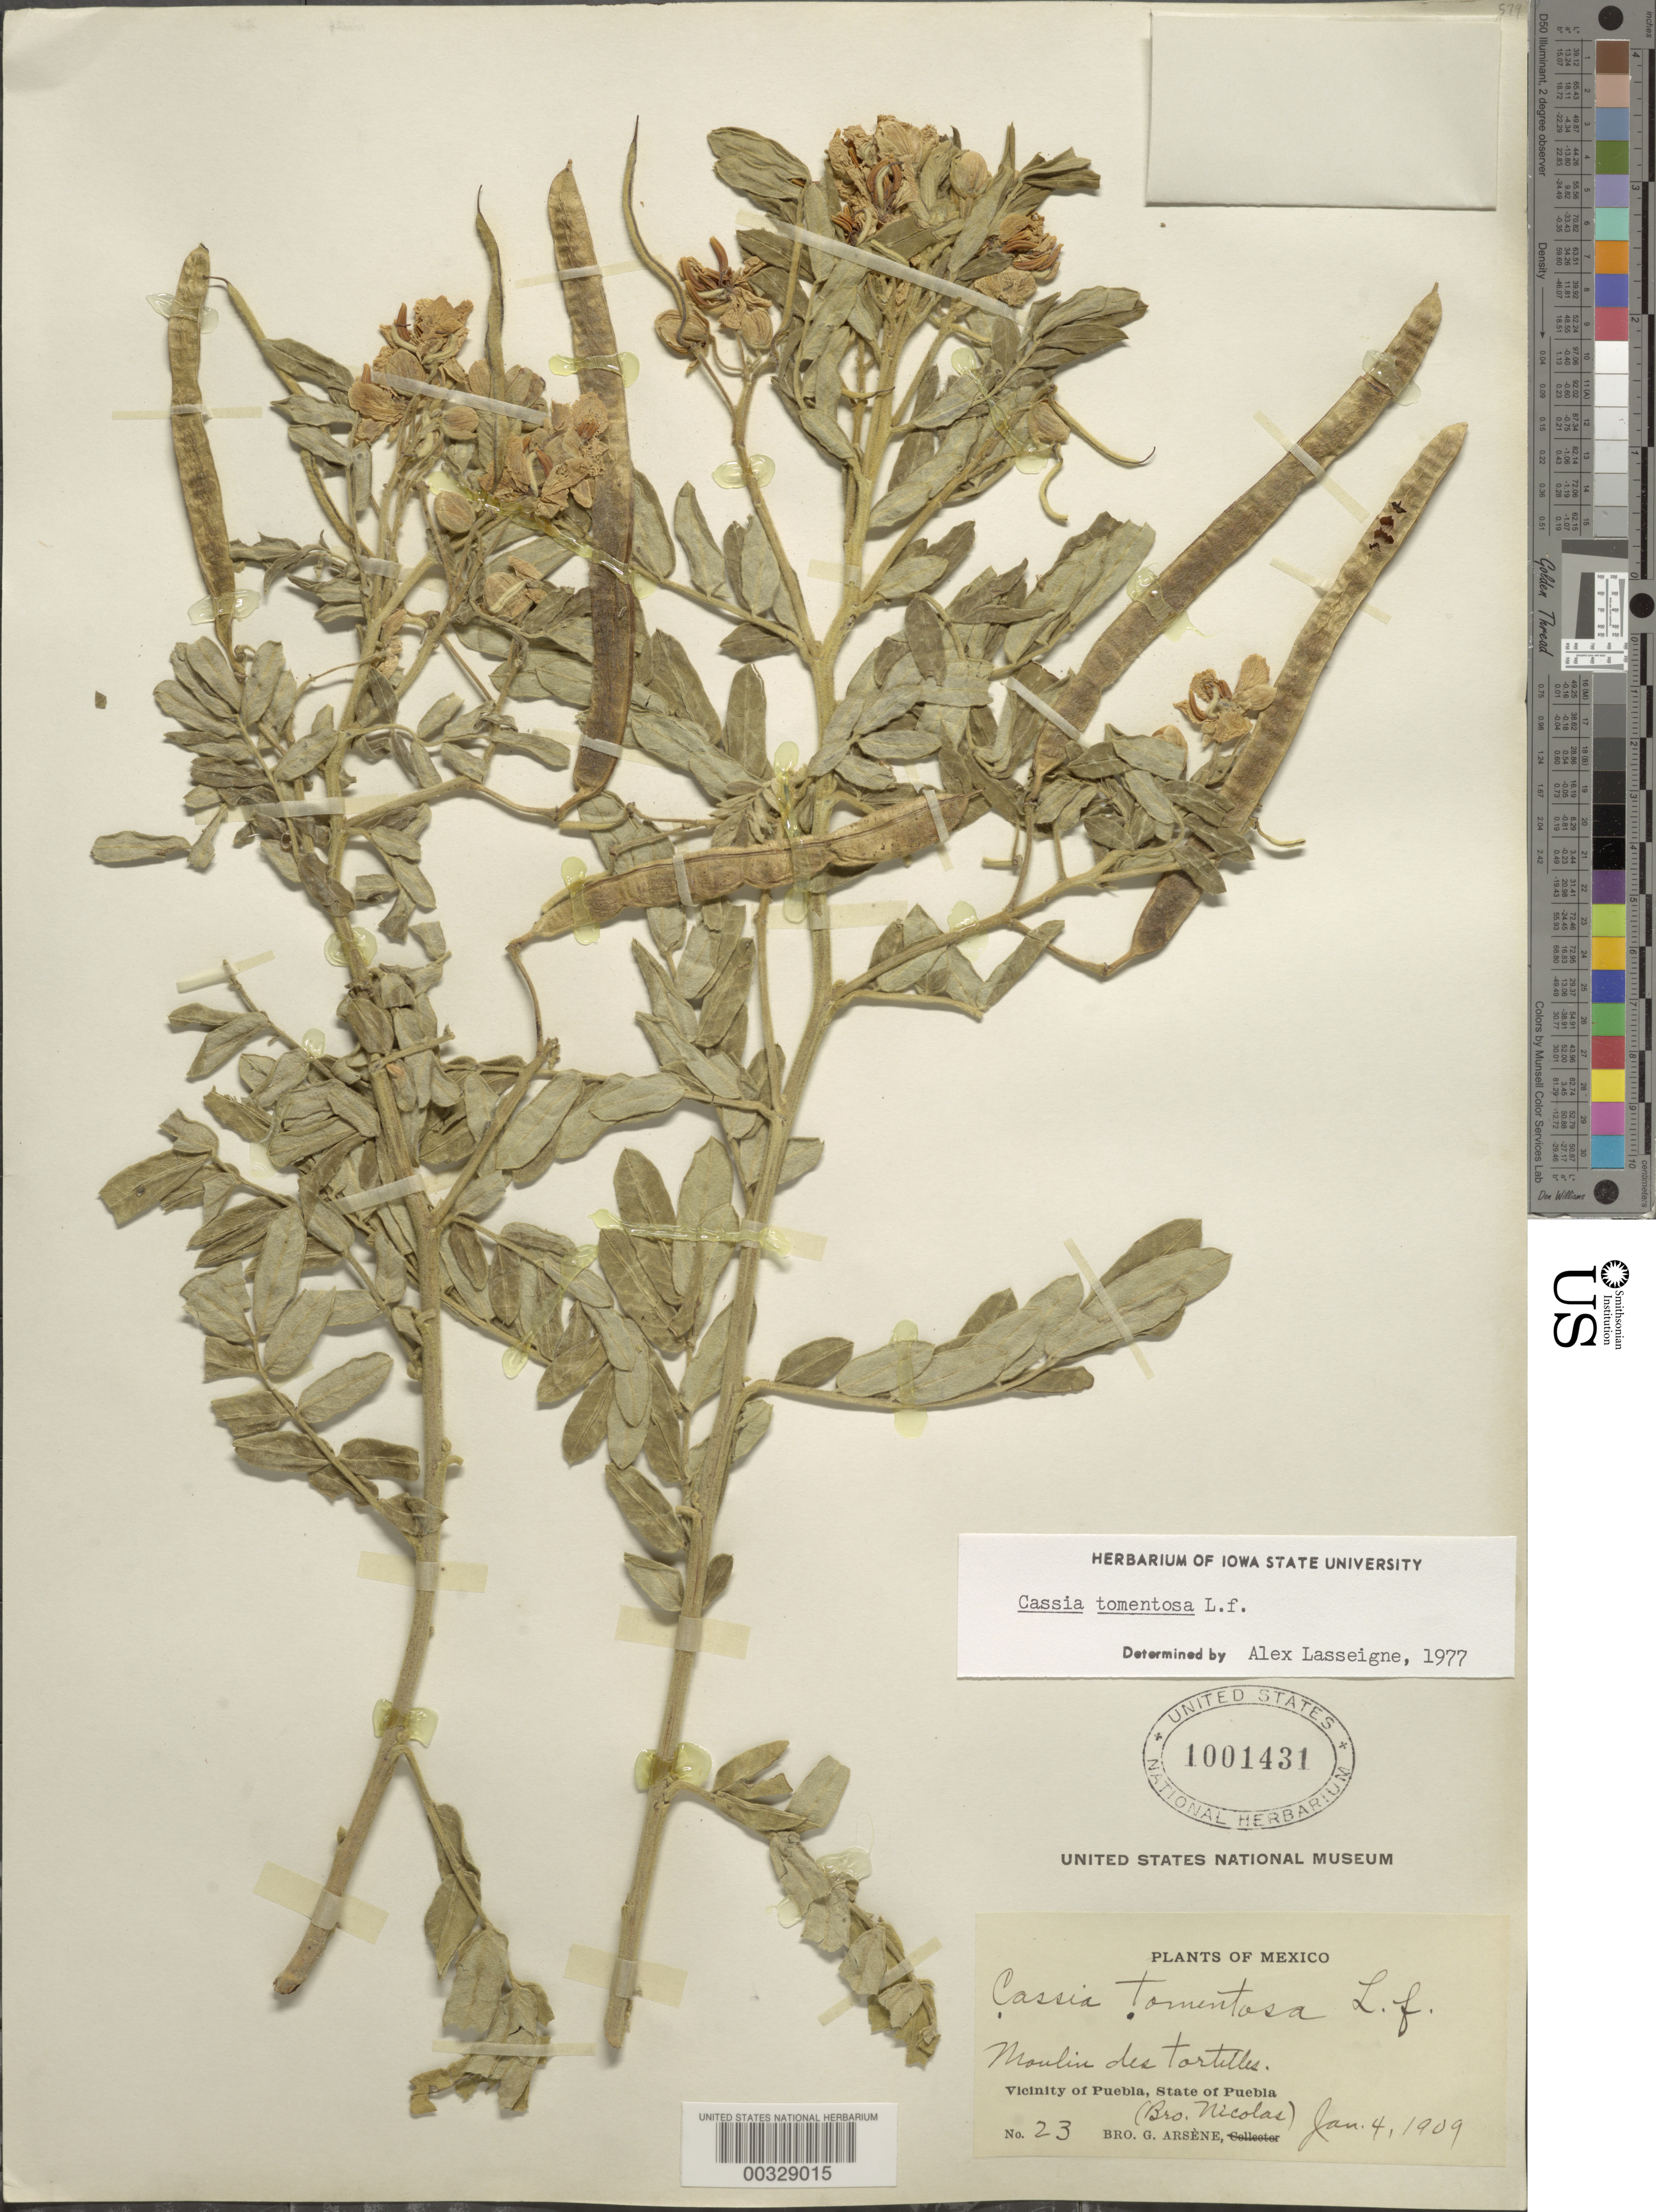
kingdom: Plantae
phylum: Tracheophyta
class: Magnoliopsida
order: Fabales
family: Fabaceae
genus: Senna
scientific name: Senna multiglandulosa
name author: (Jacq.) H.S. Irwin & Barneby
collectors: Bro. G. Arsène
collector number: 23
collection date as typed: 04 Jan 1909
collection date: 1909-01-04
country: Mexico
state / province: Puebla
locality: Moulin des tortilles; vicinity of Puebla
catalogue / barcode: US 1001431